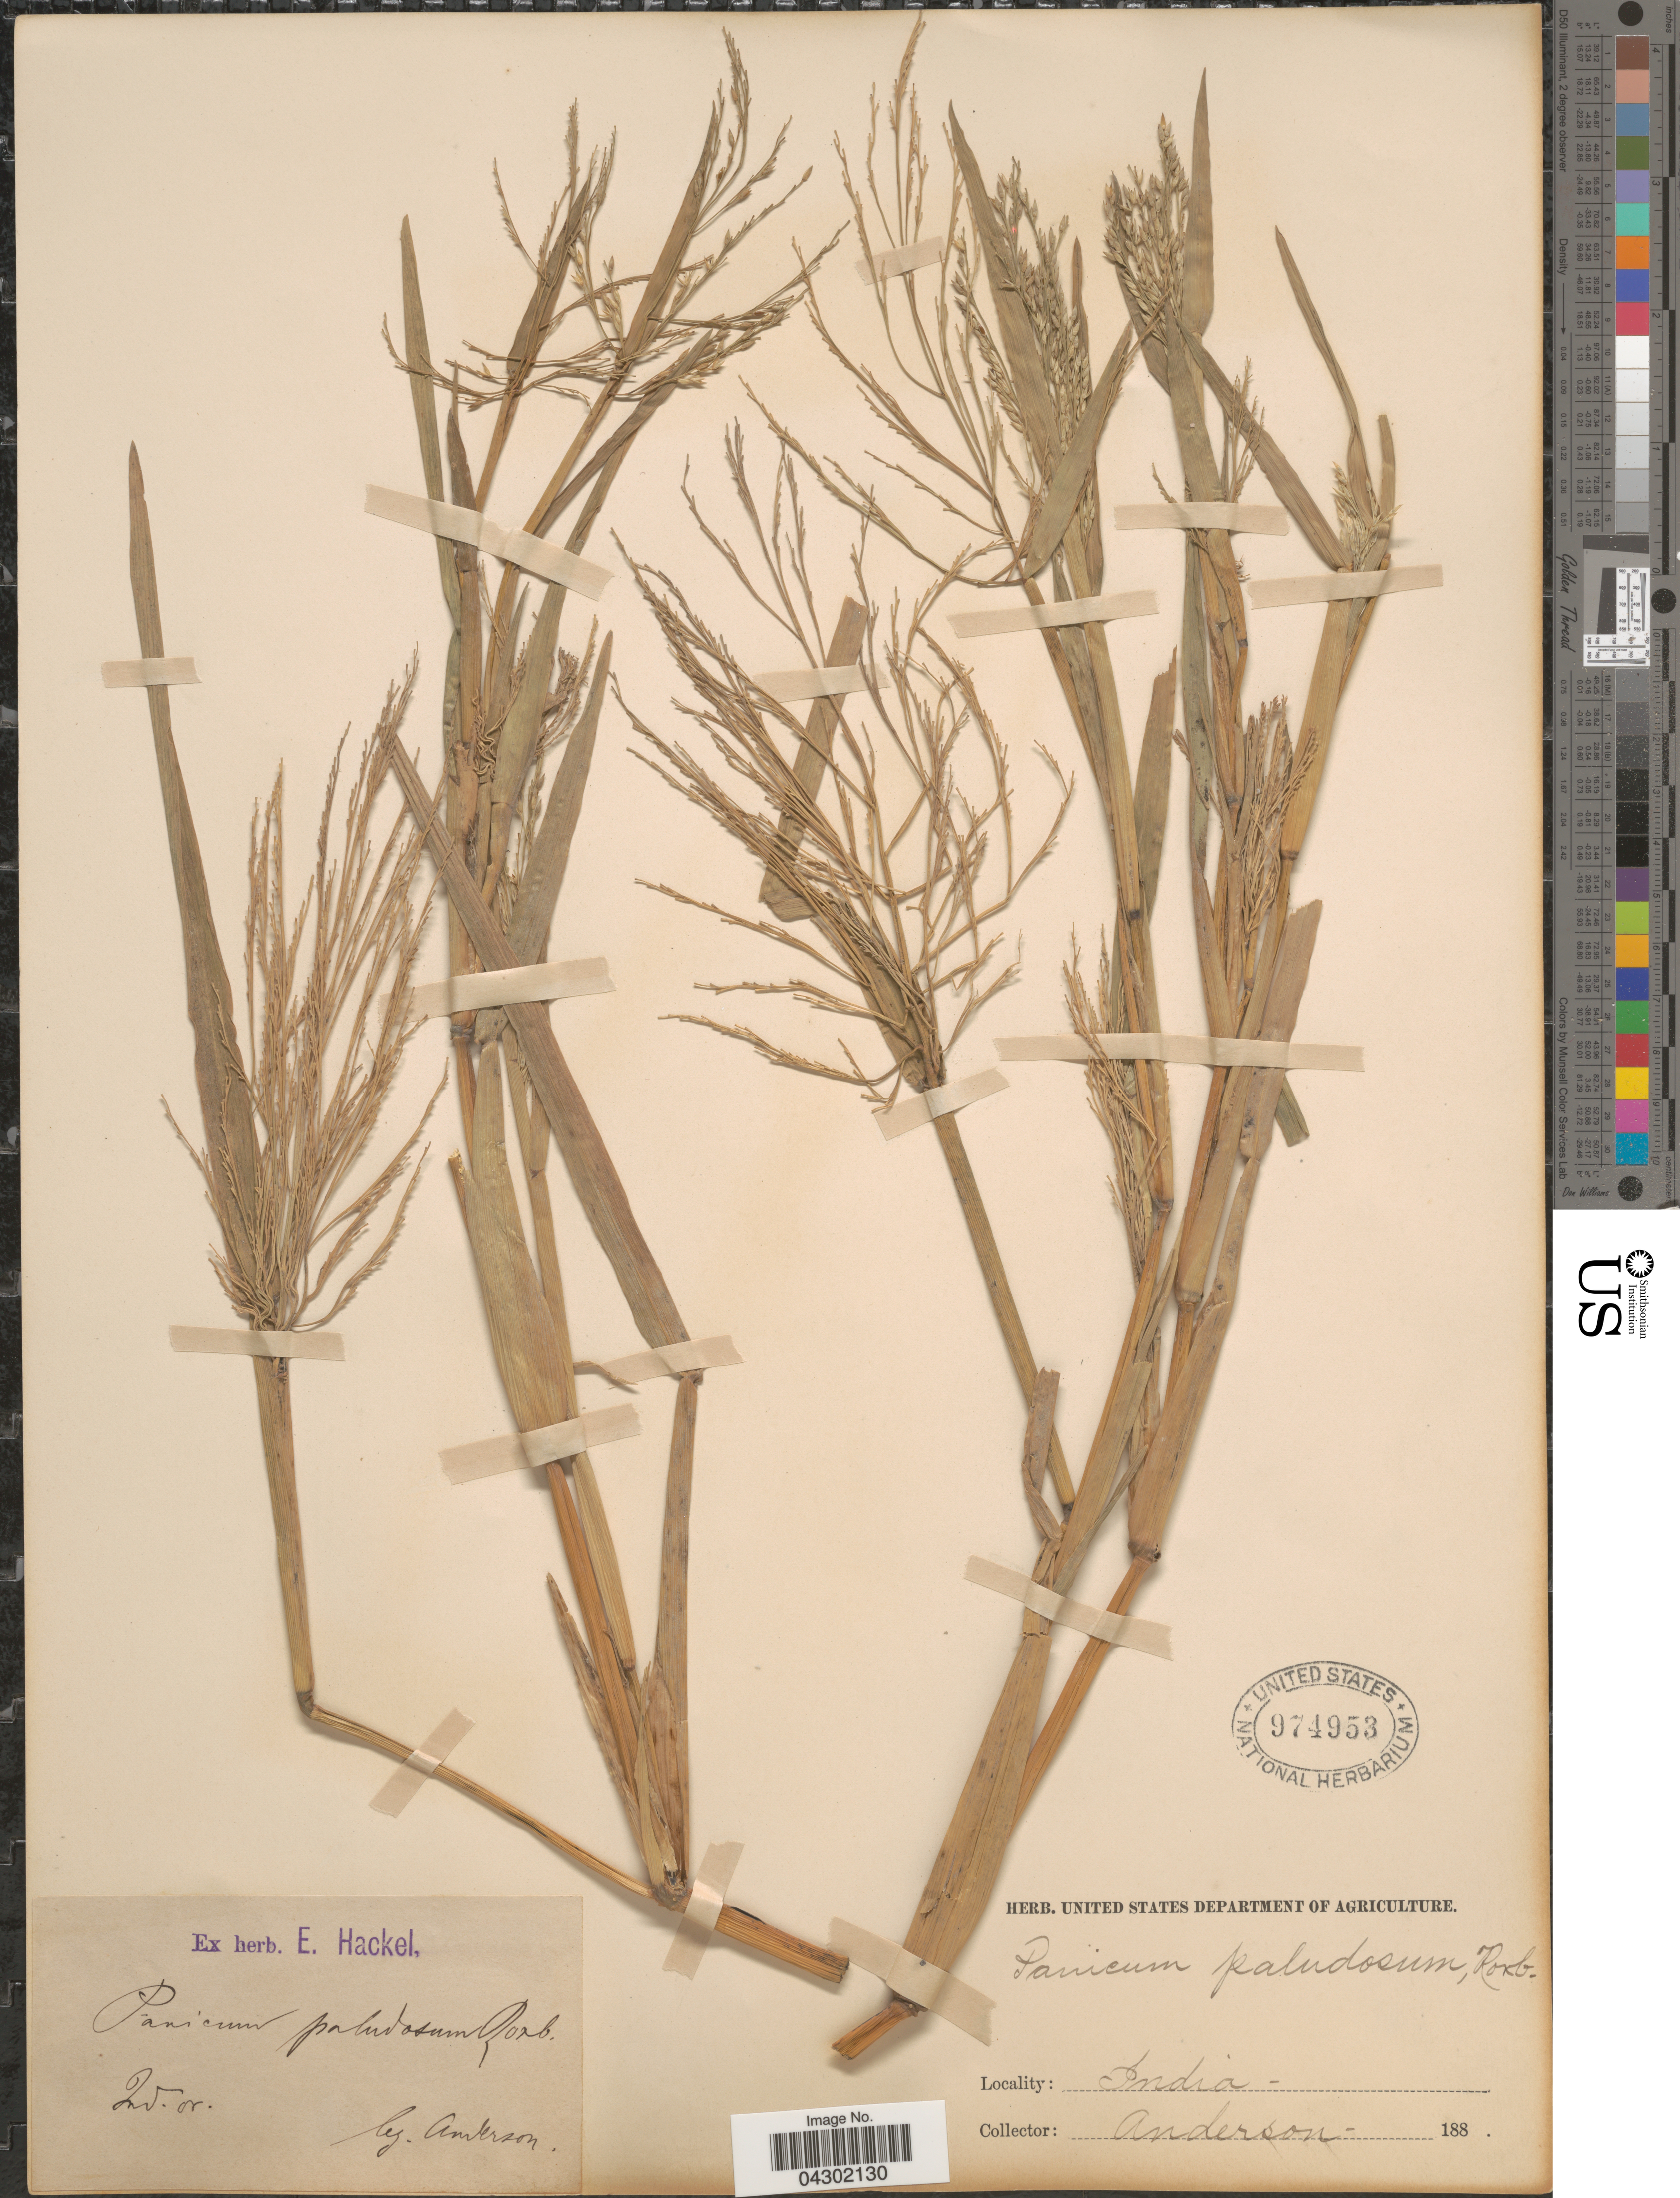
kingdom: Plantae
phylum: Tracheophyta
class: Liliopsida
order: Poales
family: Poaceae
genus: Panicum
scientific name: Panicum paludosum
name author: Roxb.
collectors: -. Anderson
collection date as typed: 188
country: India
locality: Ind. or.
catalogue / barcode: US 974953